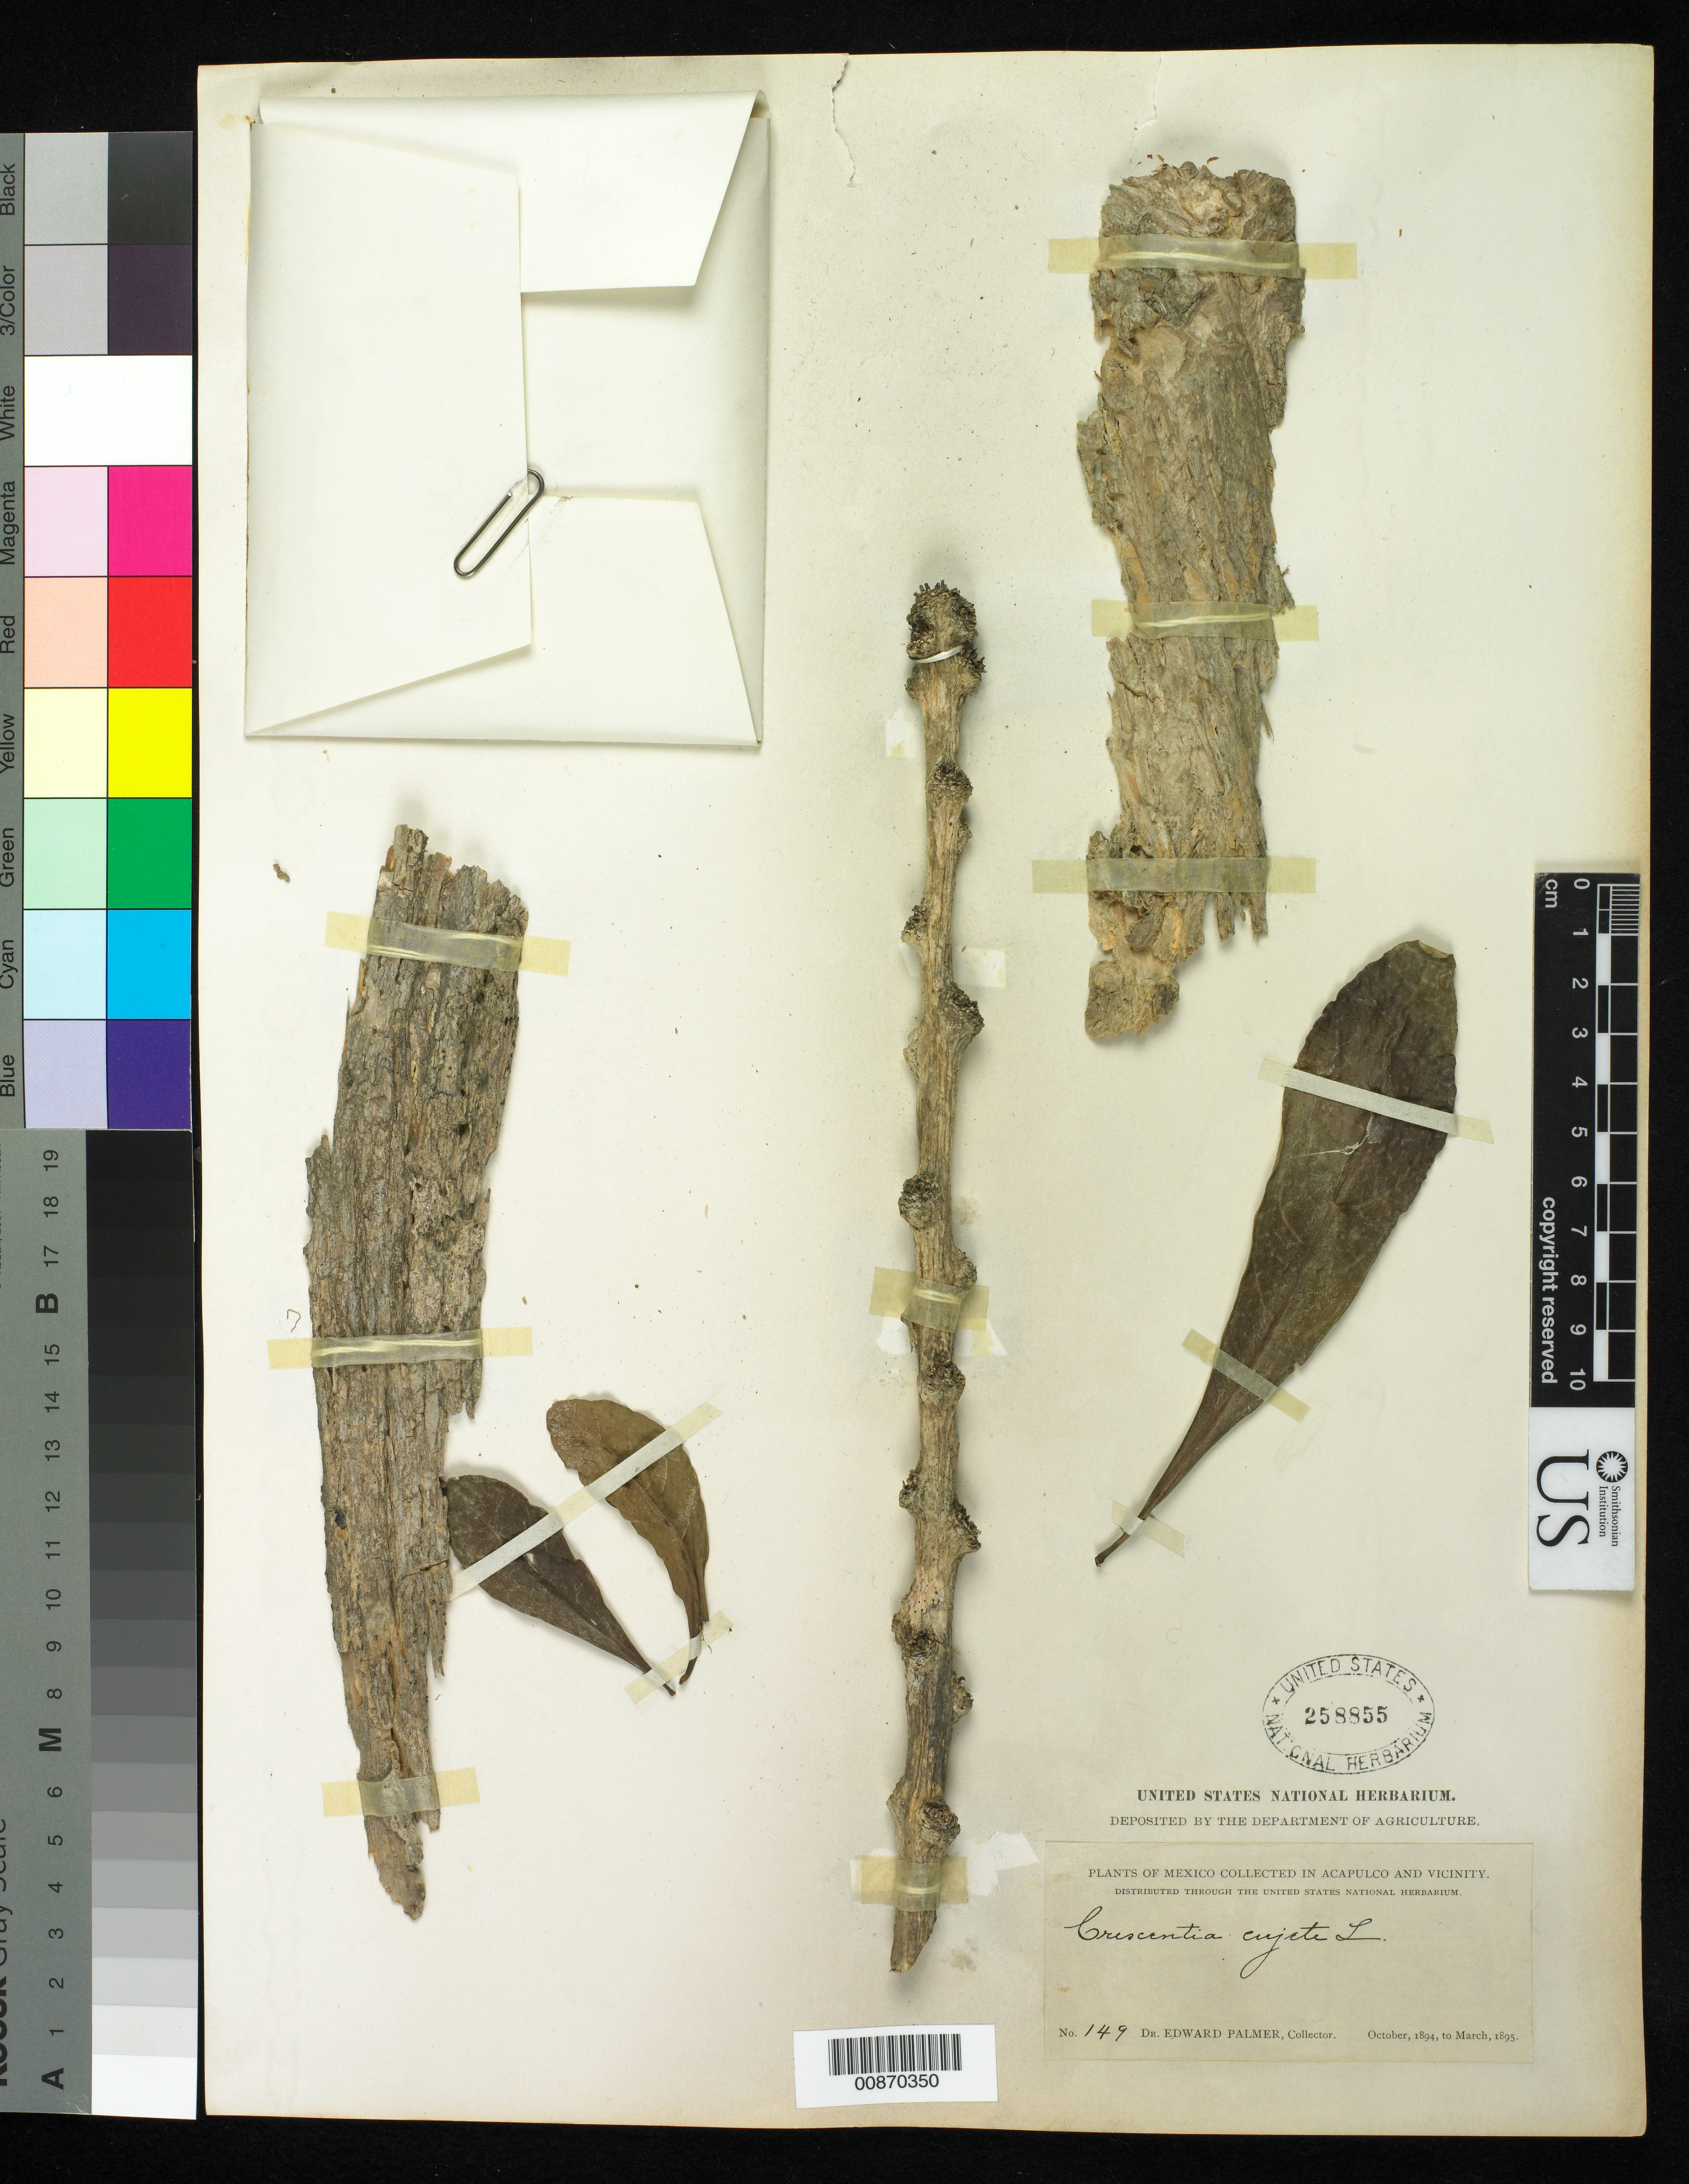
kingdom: Plantae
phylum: Tracheophyta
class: Magnoliopsida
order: Lamiales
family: Bignoniaceae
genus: Crescentia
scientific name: Crescentia cujete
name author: L.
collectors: E. Palmer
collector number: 149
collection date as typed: Oct 1894 to -- Mar 1895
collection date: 1894-10/1895-03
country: Mexico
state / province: Guerrero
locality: Acapulco, Guerrero and vicinity.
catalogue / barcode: US 258855